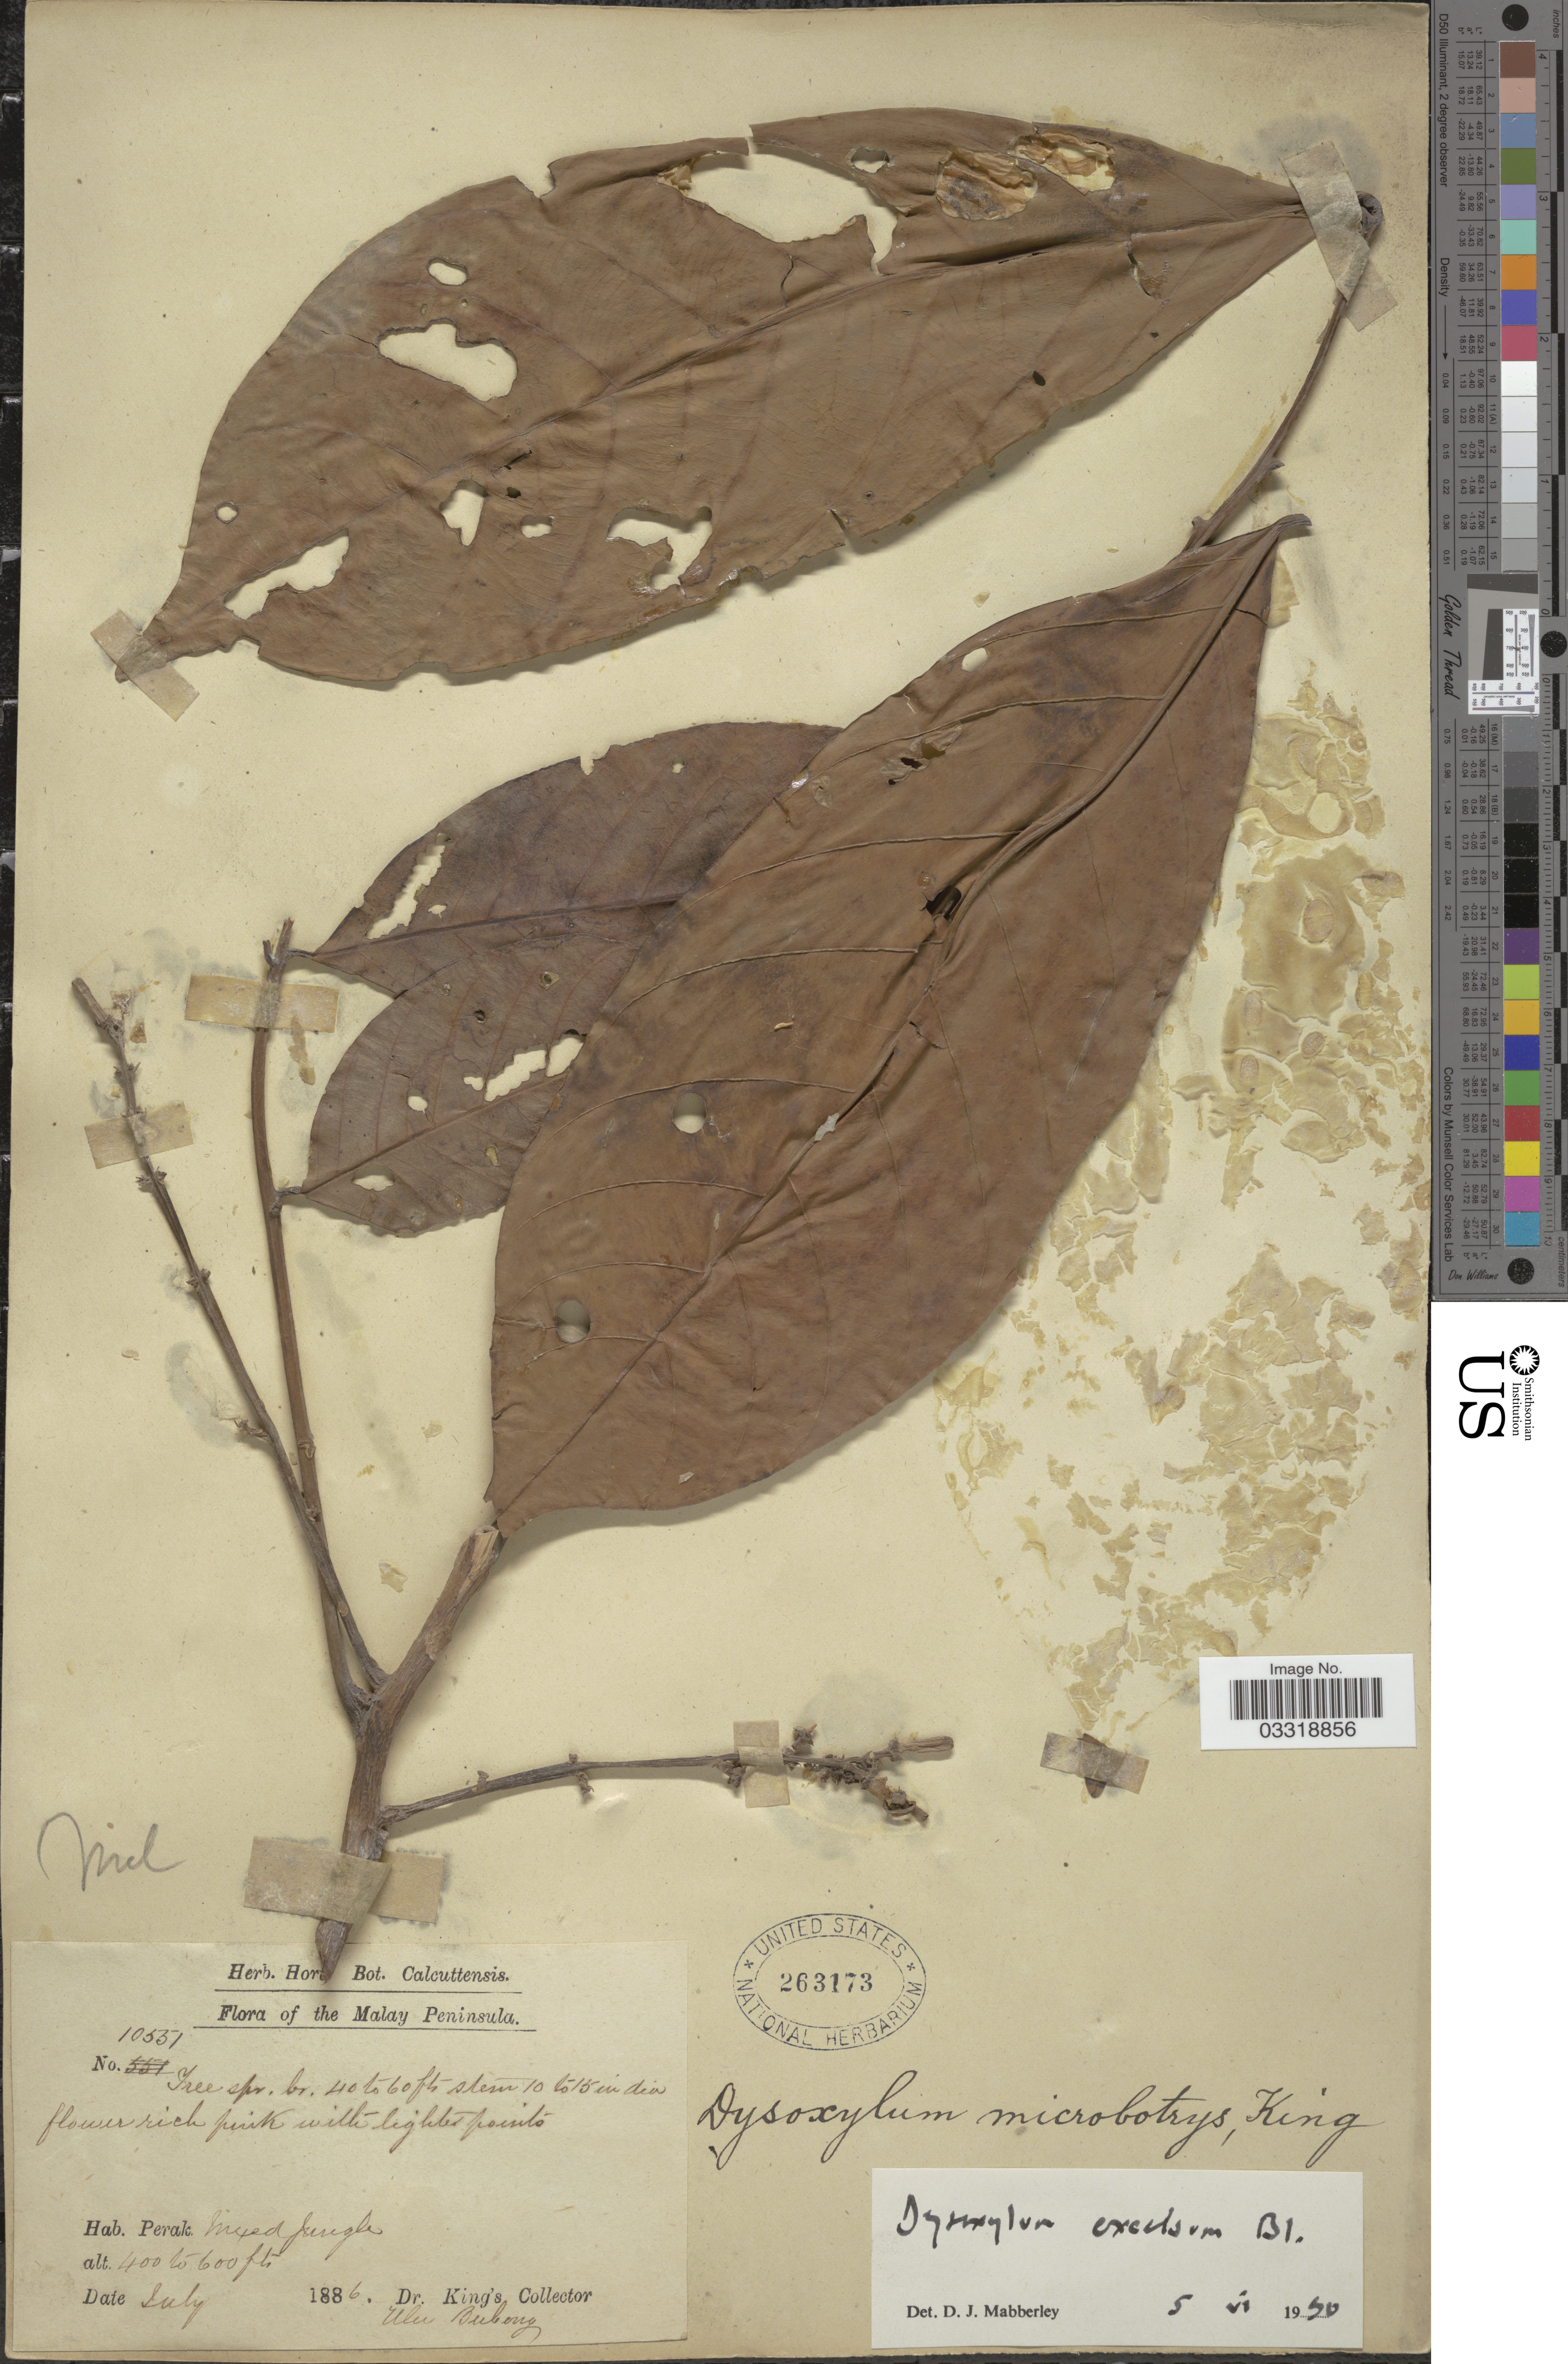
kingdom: Plantae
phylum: Tracheophyta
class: Magnoliopsida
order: Sapindales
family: Meliaceae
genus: Prasoxylon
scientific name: Prasoxylon excelsum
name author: (Spreng.) Mabb.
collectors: Dr. King's collector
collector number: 10551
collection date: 1886-07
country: Malaysia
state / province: Perak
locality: The Malay Peninsula.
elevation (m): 122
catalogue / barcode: US 263173